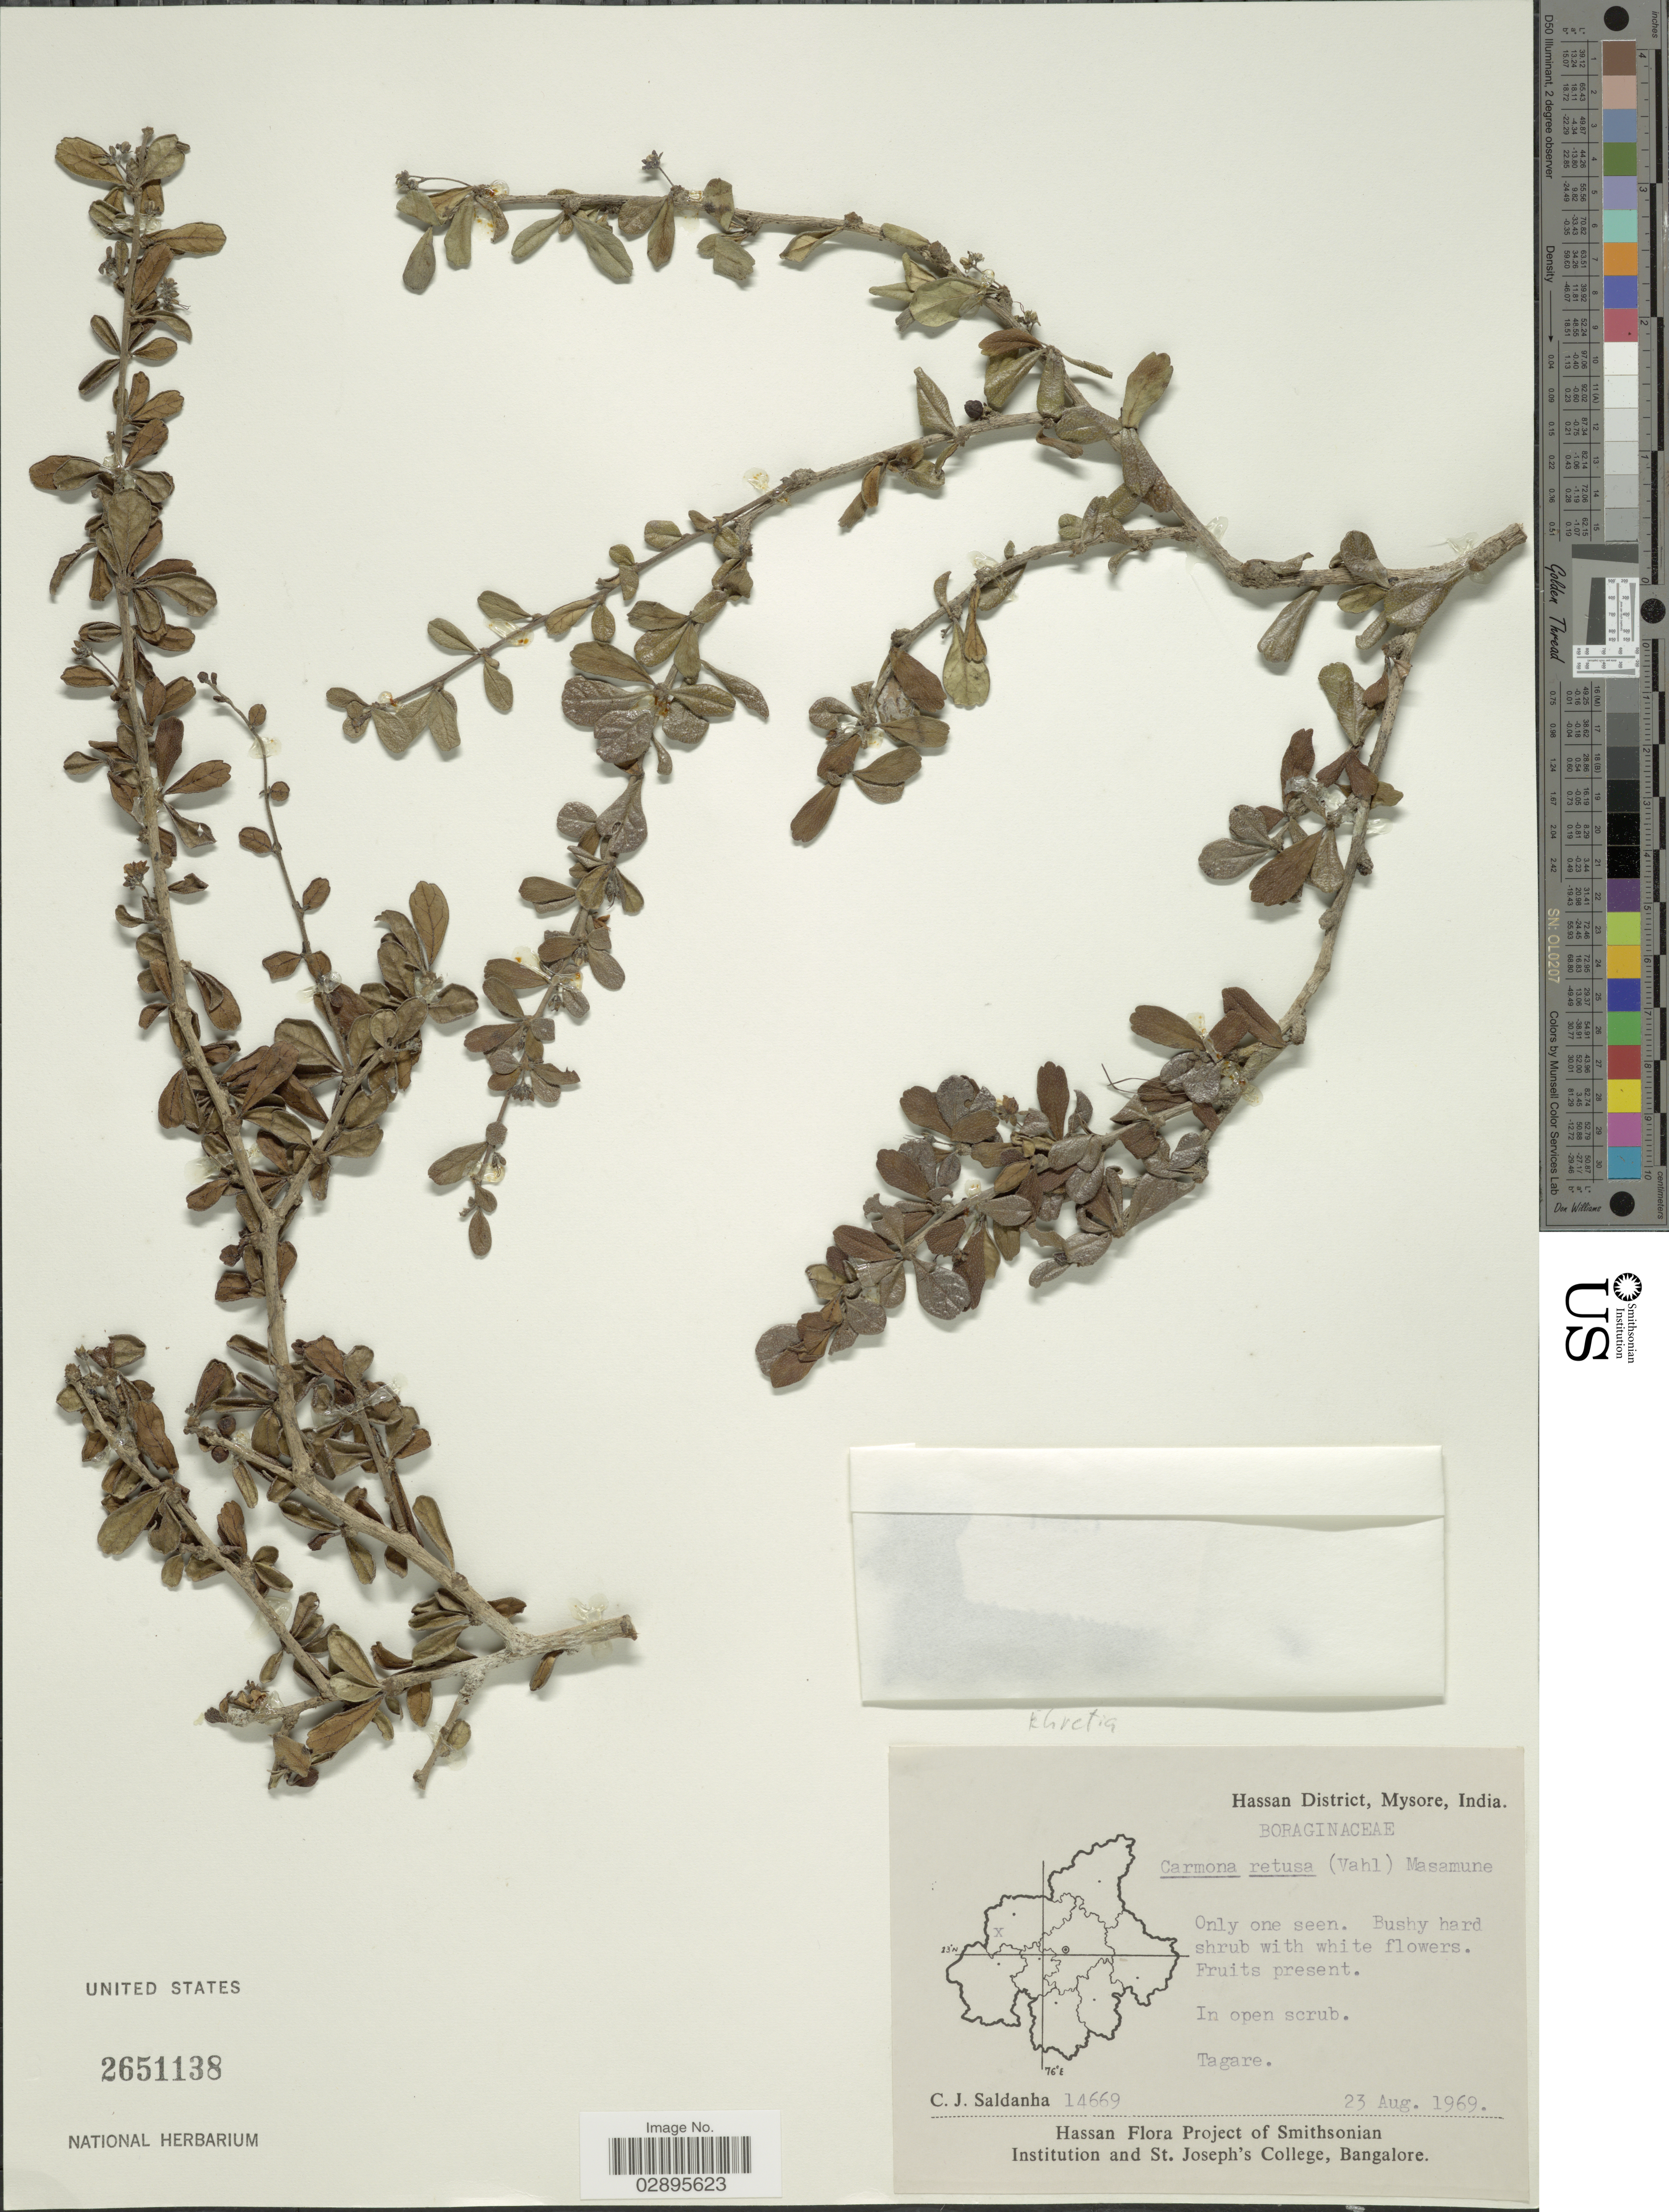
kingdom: Plantae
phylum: Tracheophyta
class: Magnoliopsida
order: Boraginales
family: Ehretiaceae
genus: Ehretia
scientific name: Ehretia microphylla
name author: Lam.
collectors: C. J. Saldanha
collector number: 14669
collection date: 1969-08-23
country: India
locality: Hassan District, Mysore. Tagare.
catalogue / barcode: US 2651138